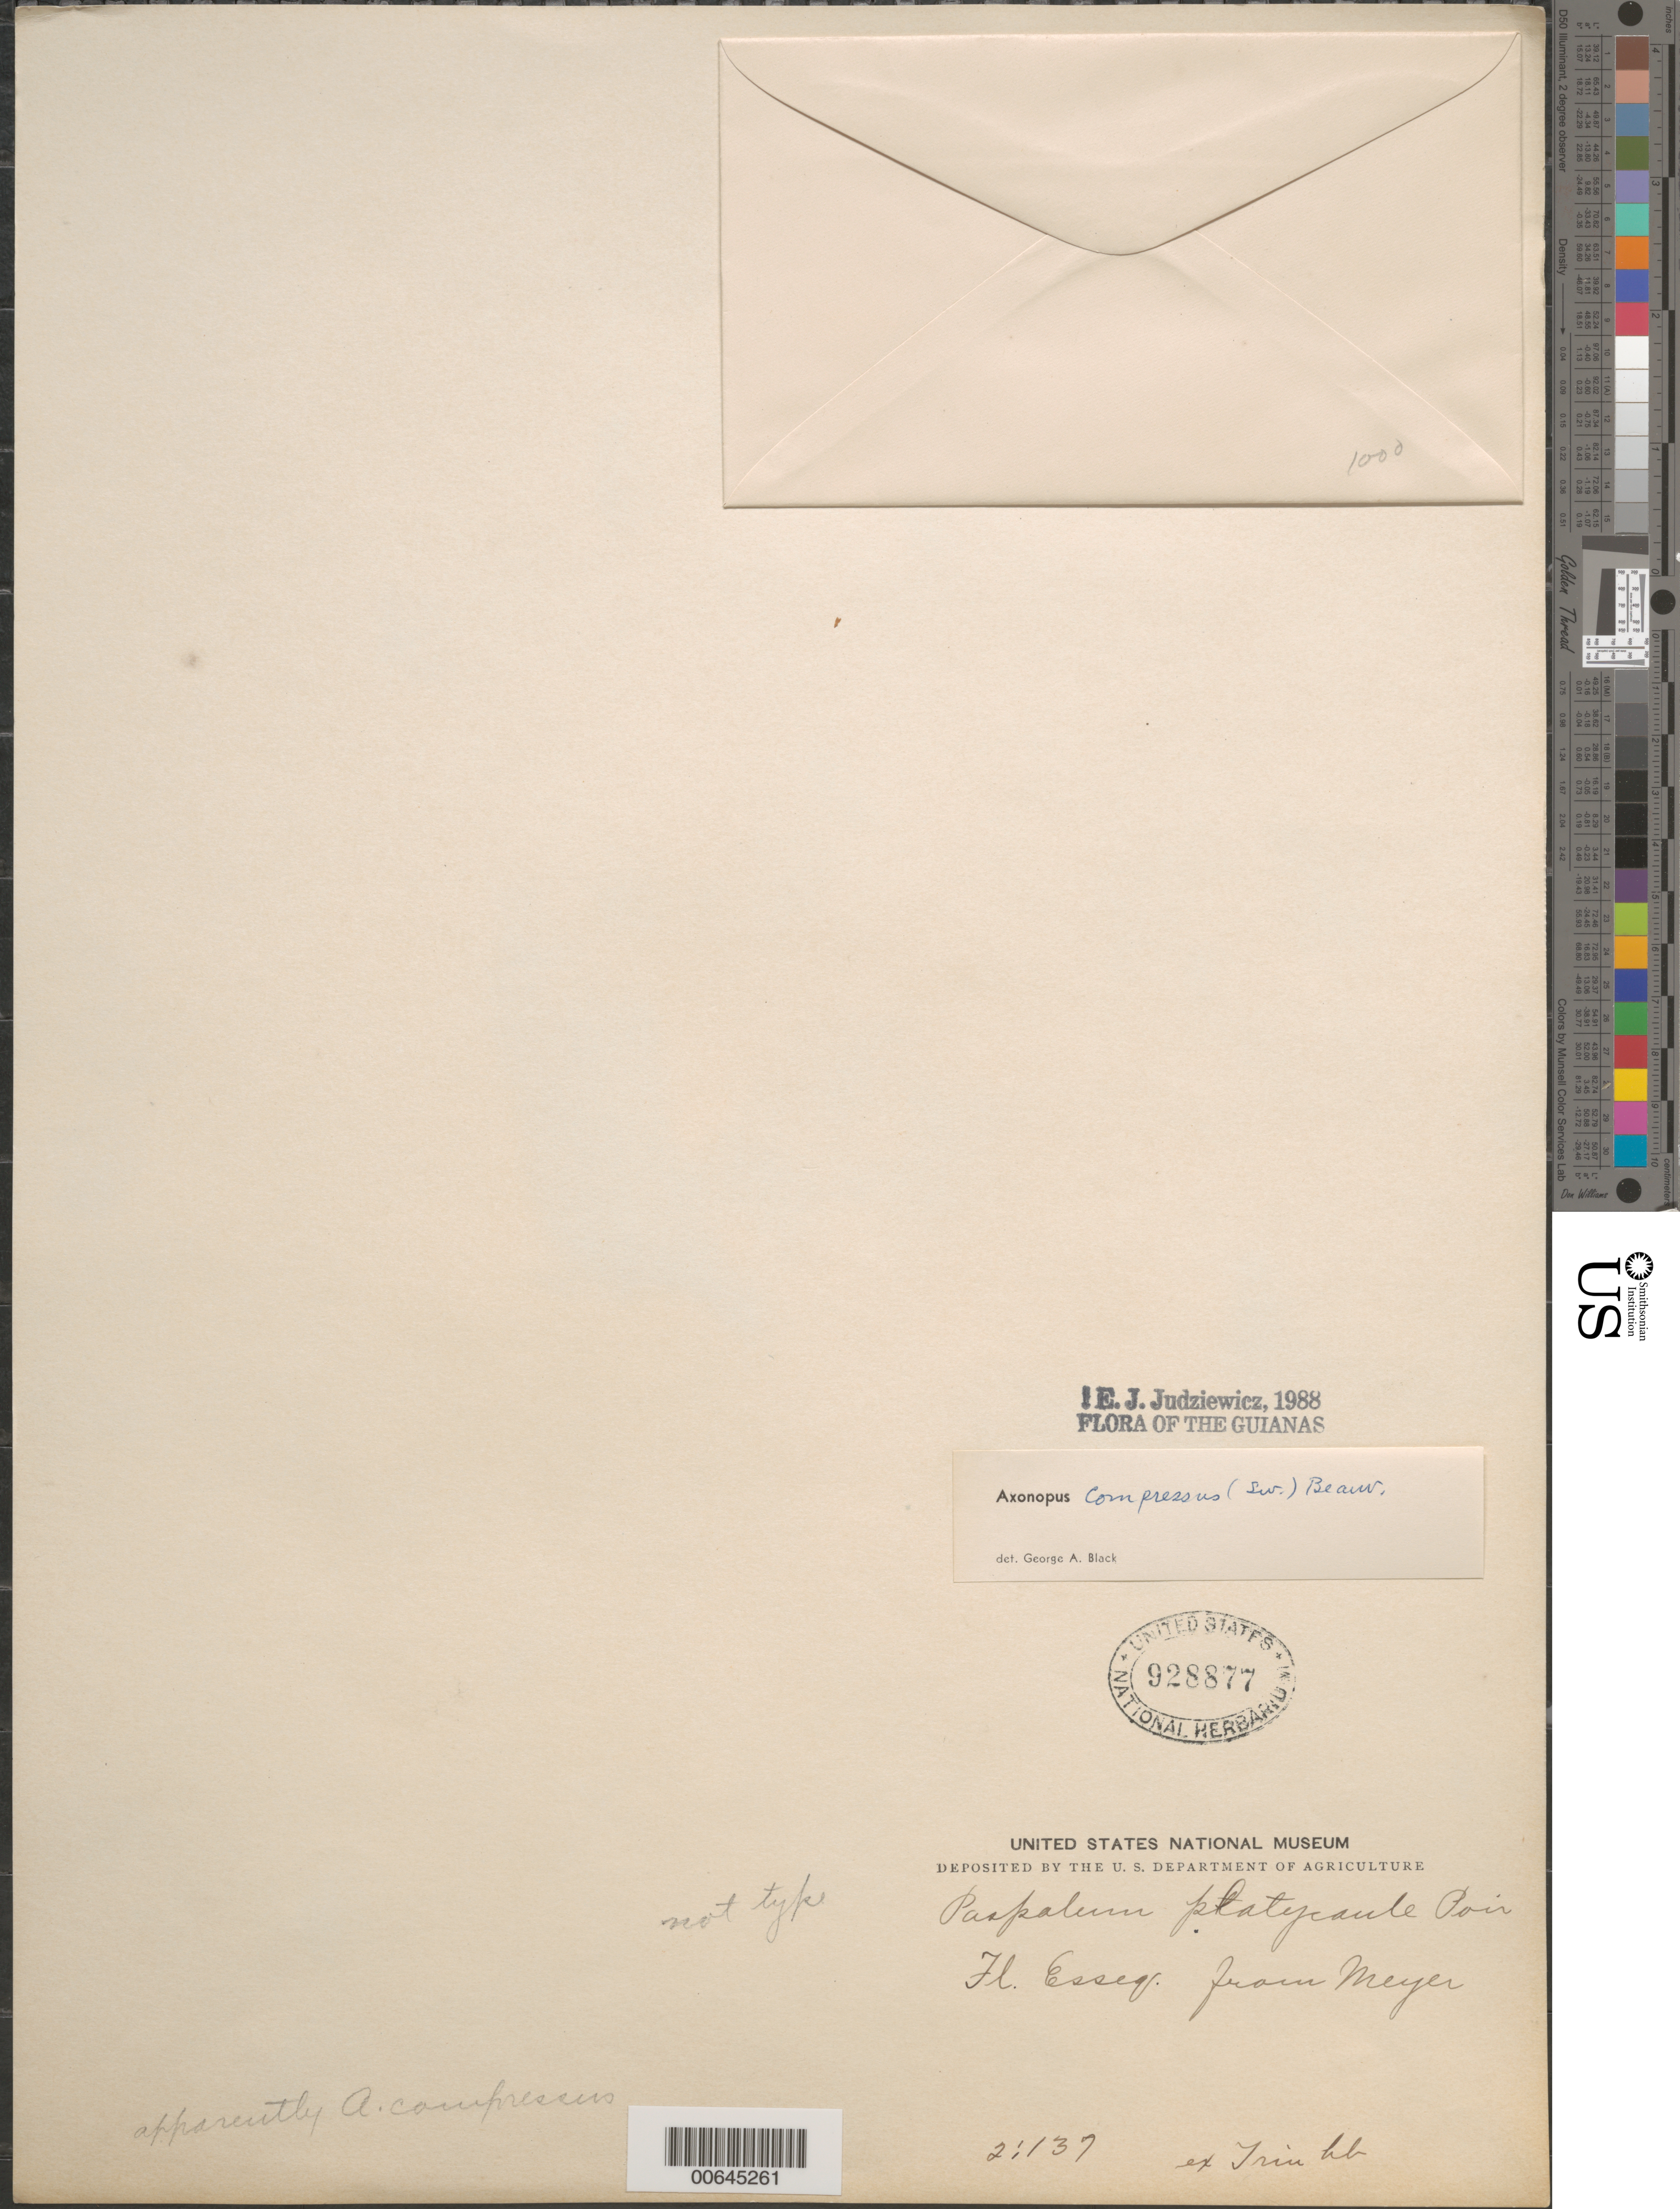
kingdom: Plantae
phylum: Tracheophyta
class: Liliopsida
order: Poales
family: Poaceae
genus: Axonopus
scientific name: Axonopus compressus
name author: (Sw.) P. Beauv.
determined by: Judziewicz, E. J.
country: Guyana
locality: Essequibo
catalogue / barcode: US 928877